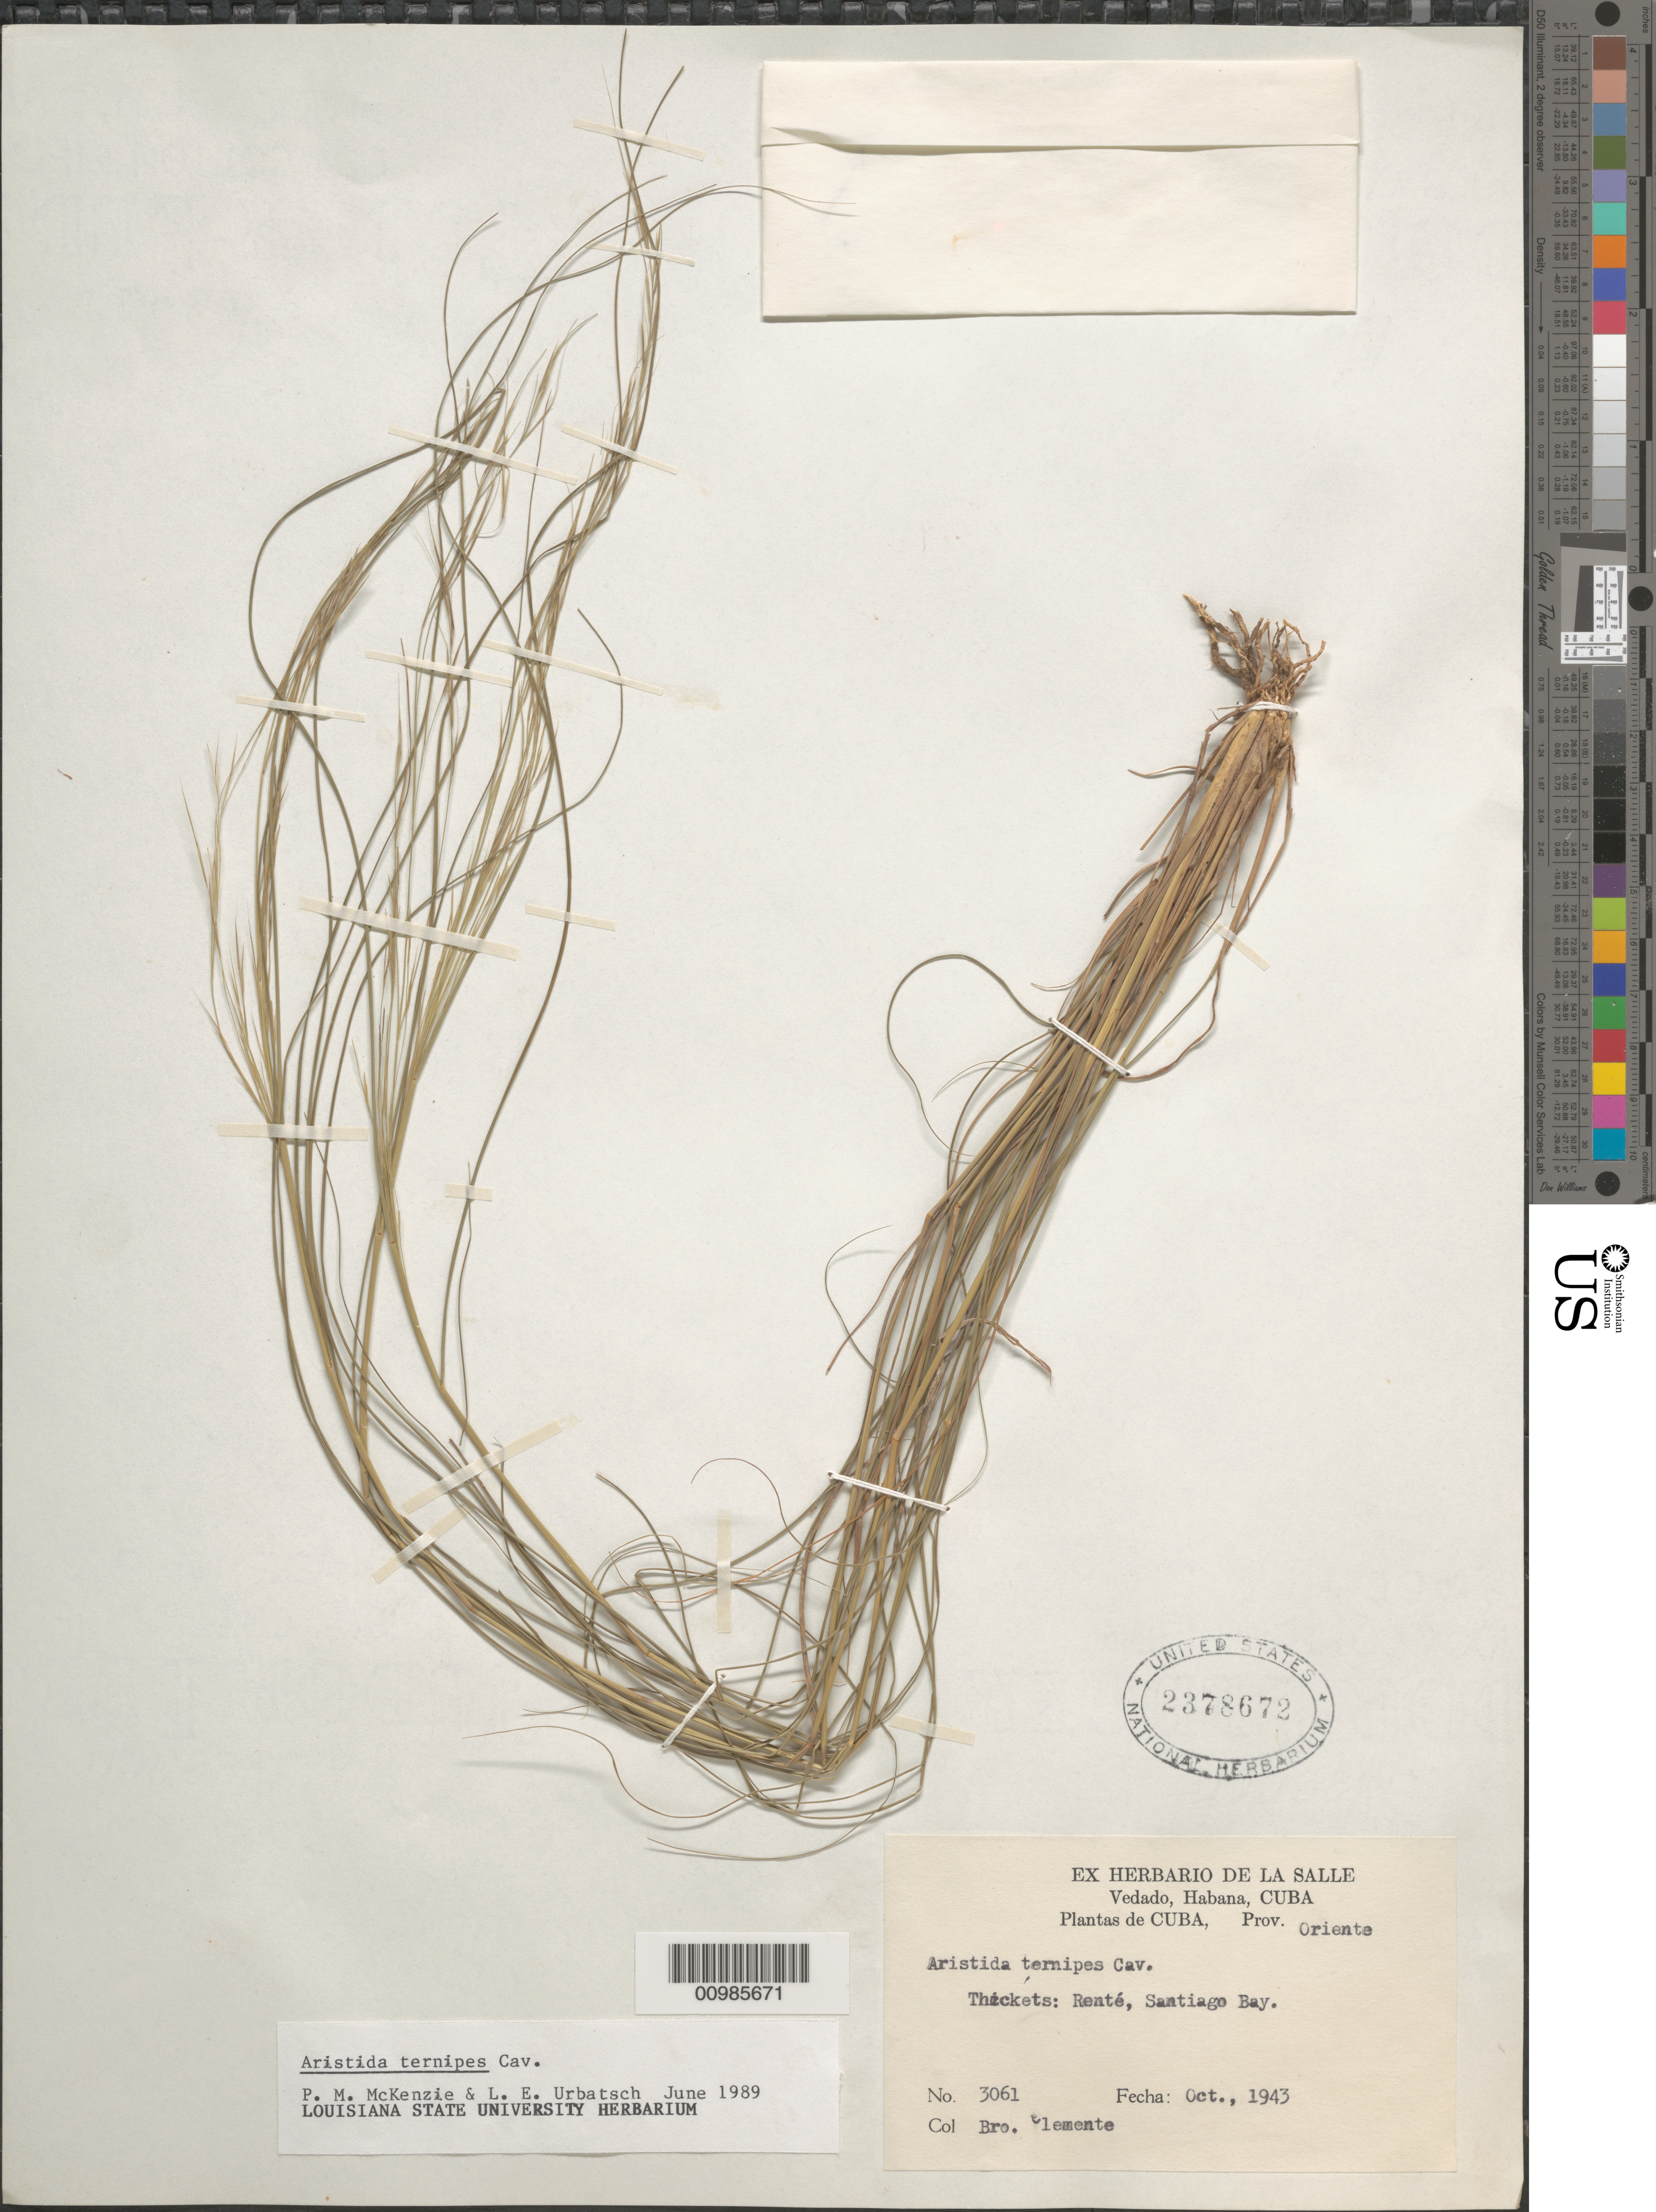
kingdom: Plantae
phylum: Tracheophyta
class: Liliopsida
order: Poales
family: Poaceae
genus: Aristida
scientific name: Aristida ternipes var. ternipes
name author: Cav.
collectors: Bro. Clemente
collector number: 3061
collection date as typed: Oct 1943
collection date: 1943-10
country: Cuba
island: Cuba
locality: Rente, Santiago Bay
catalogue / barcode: US 2378672